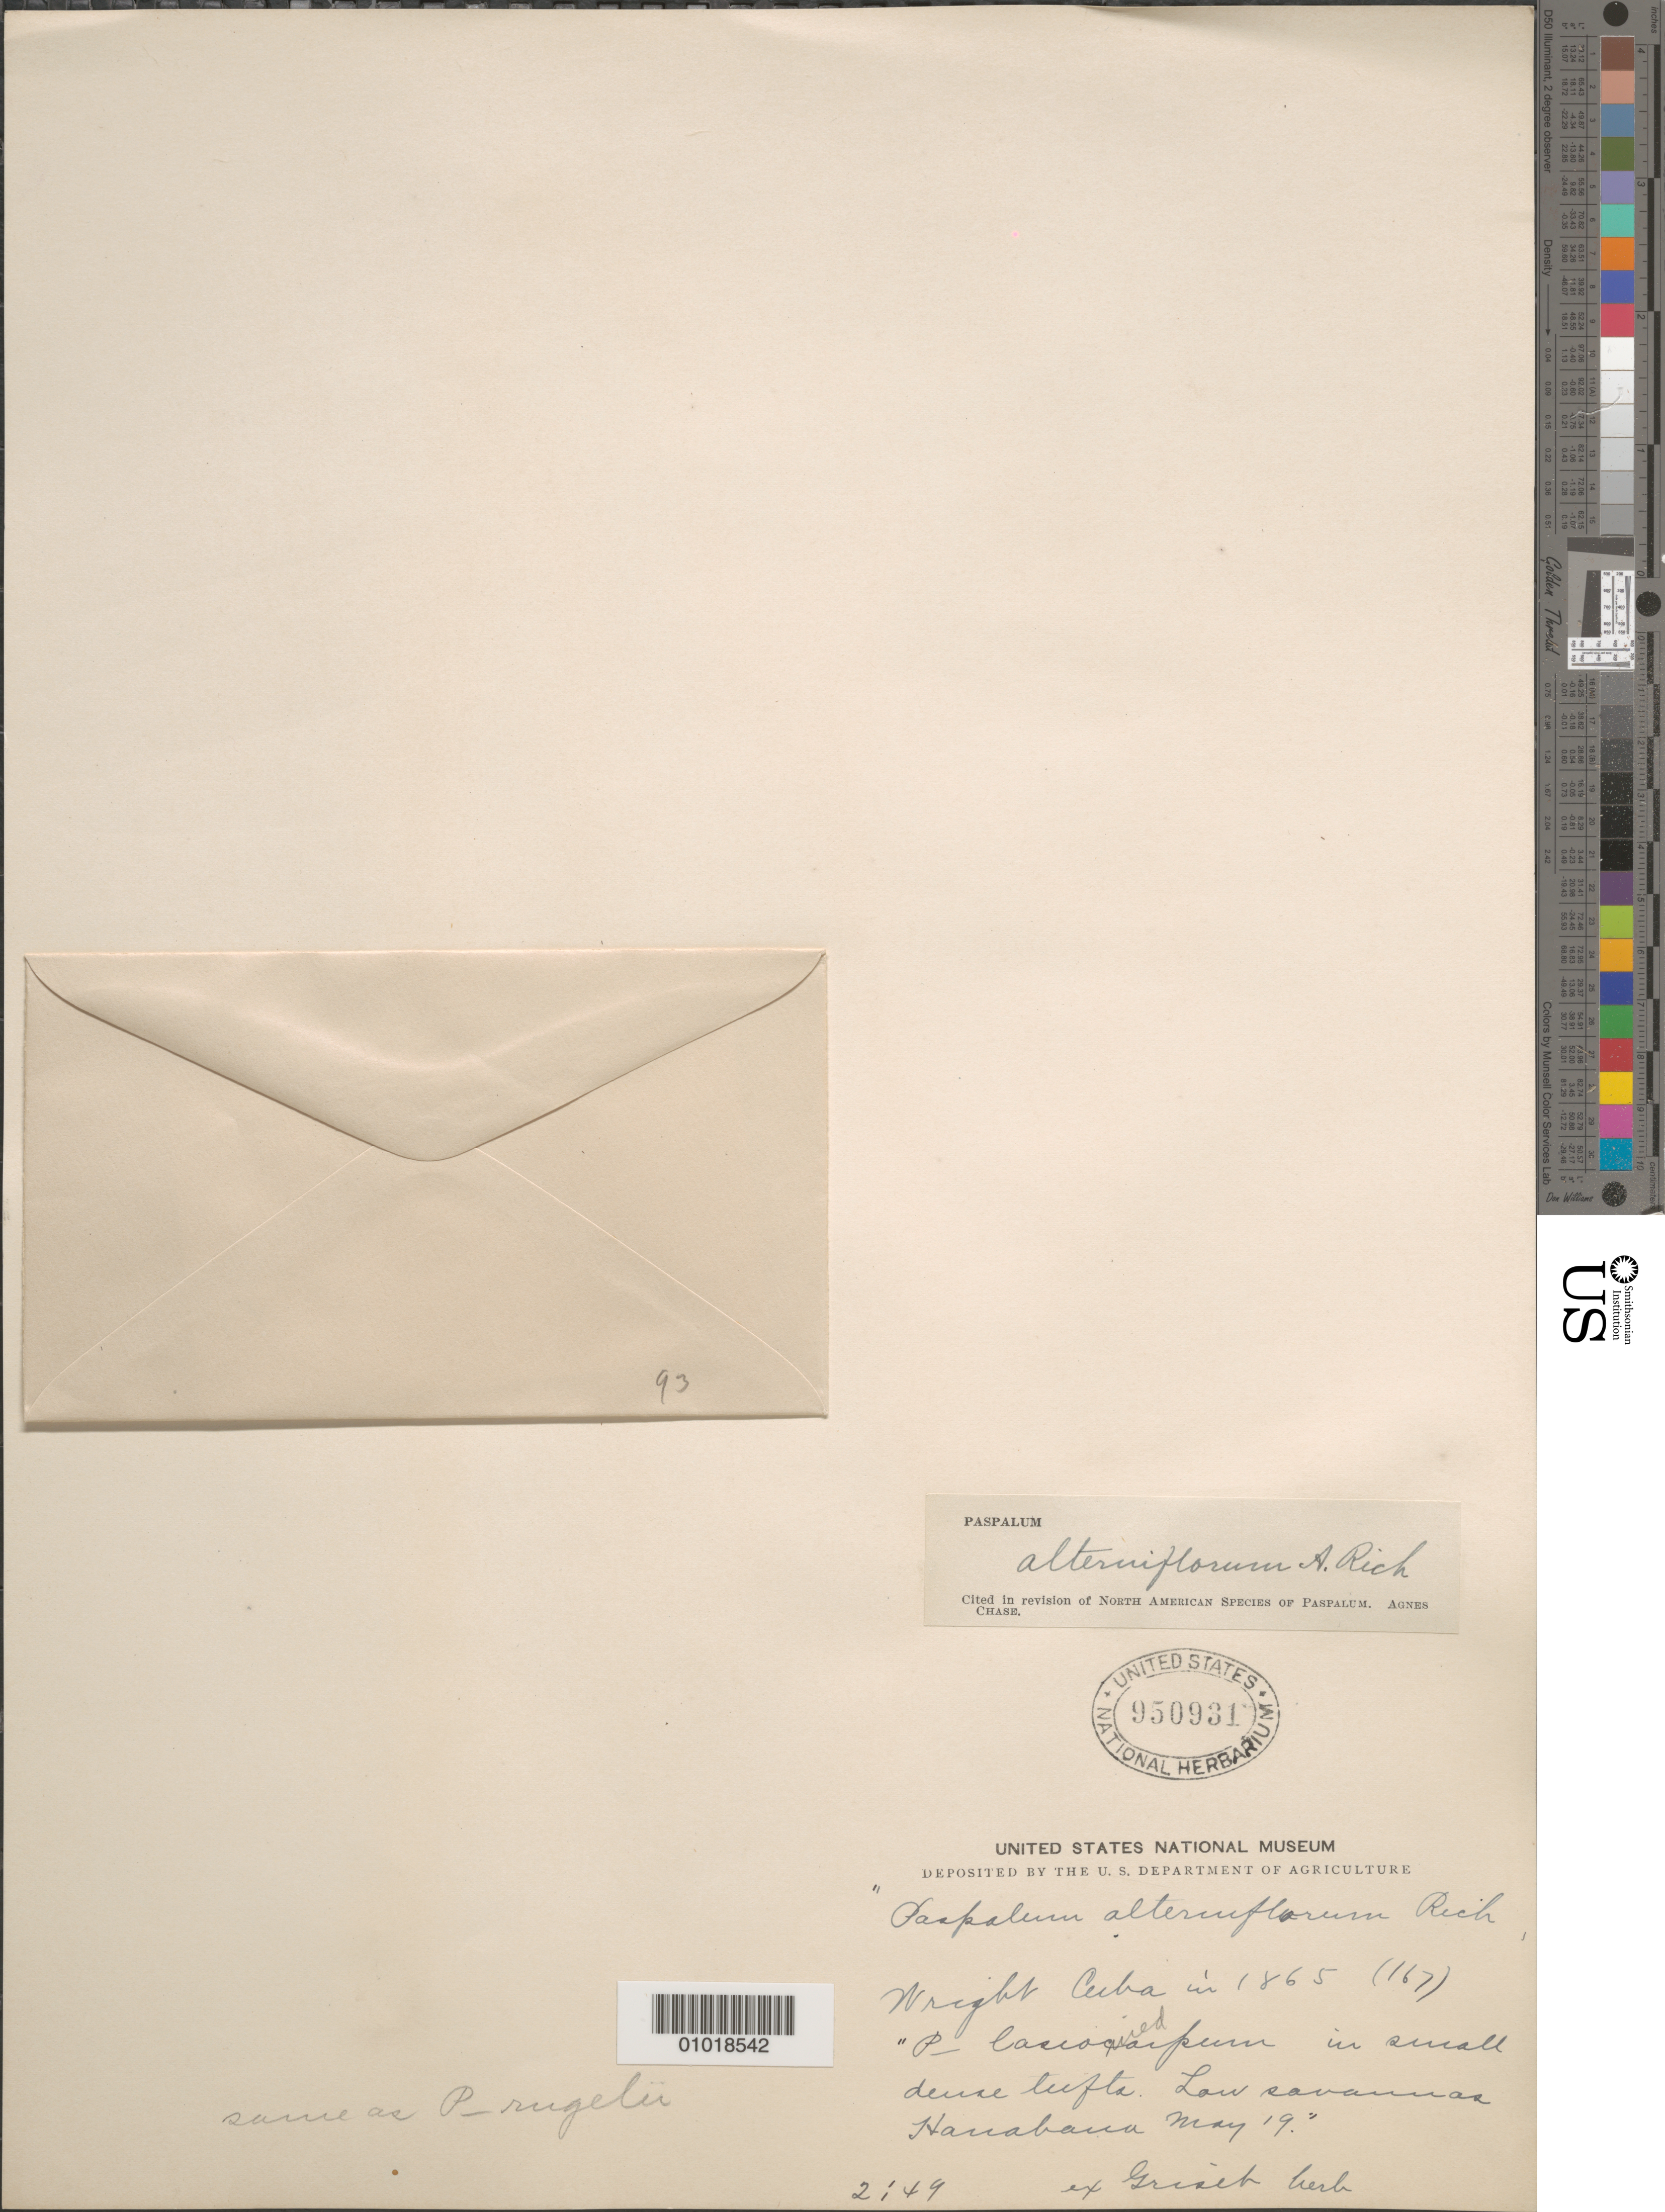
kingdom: Plantae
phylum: Tracheophyta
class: Liliopsida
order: Poales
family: Poaceae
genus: Paspalum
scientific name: Paspalum amphicarpum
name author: Ekman ex Chase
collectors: C. Wright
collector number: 167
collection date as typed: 19 May 1865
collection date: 1865-05-19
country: Cuba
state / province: Matanzas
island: Cuba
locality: Hanabana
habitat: low savannas, in small dense tufts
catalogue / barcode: US 950931